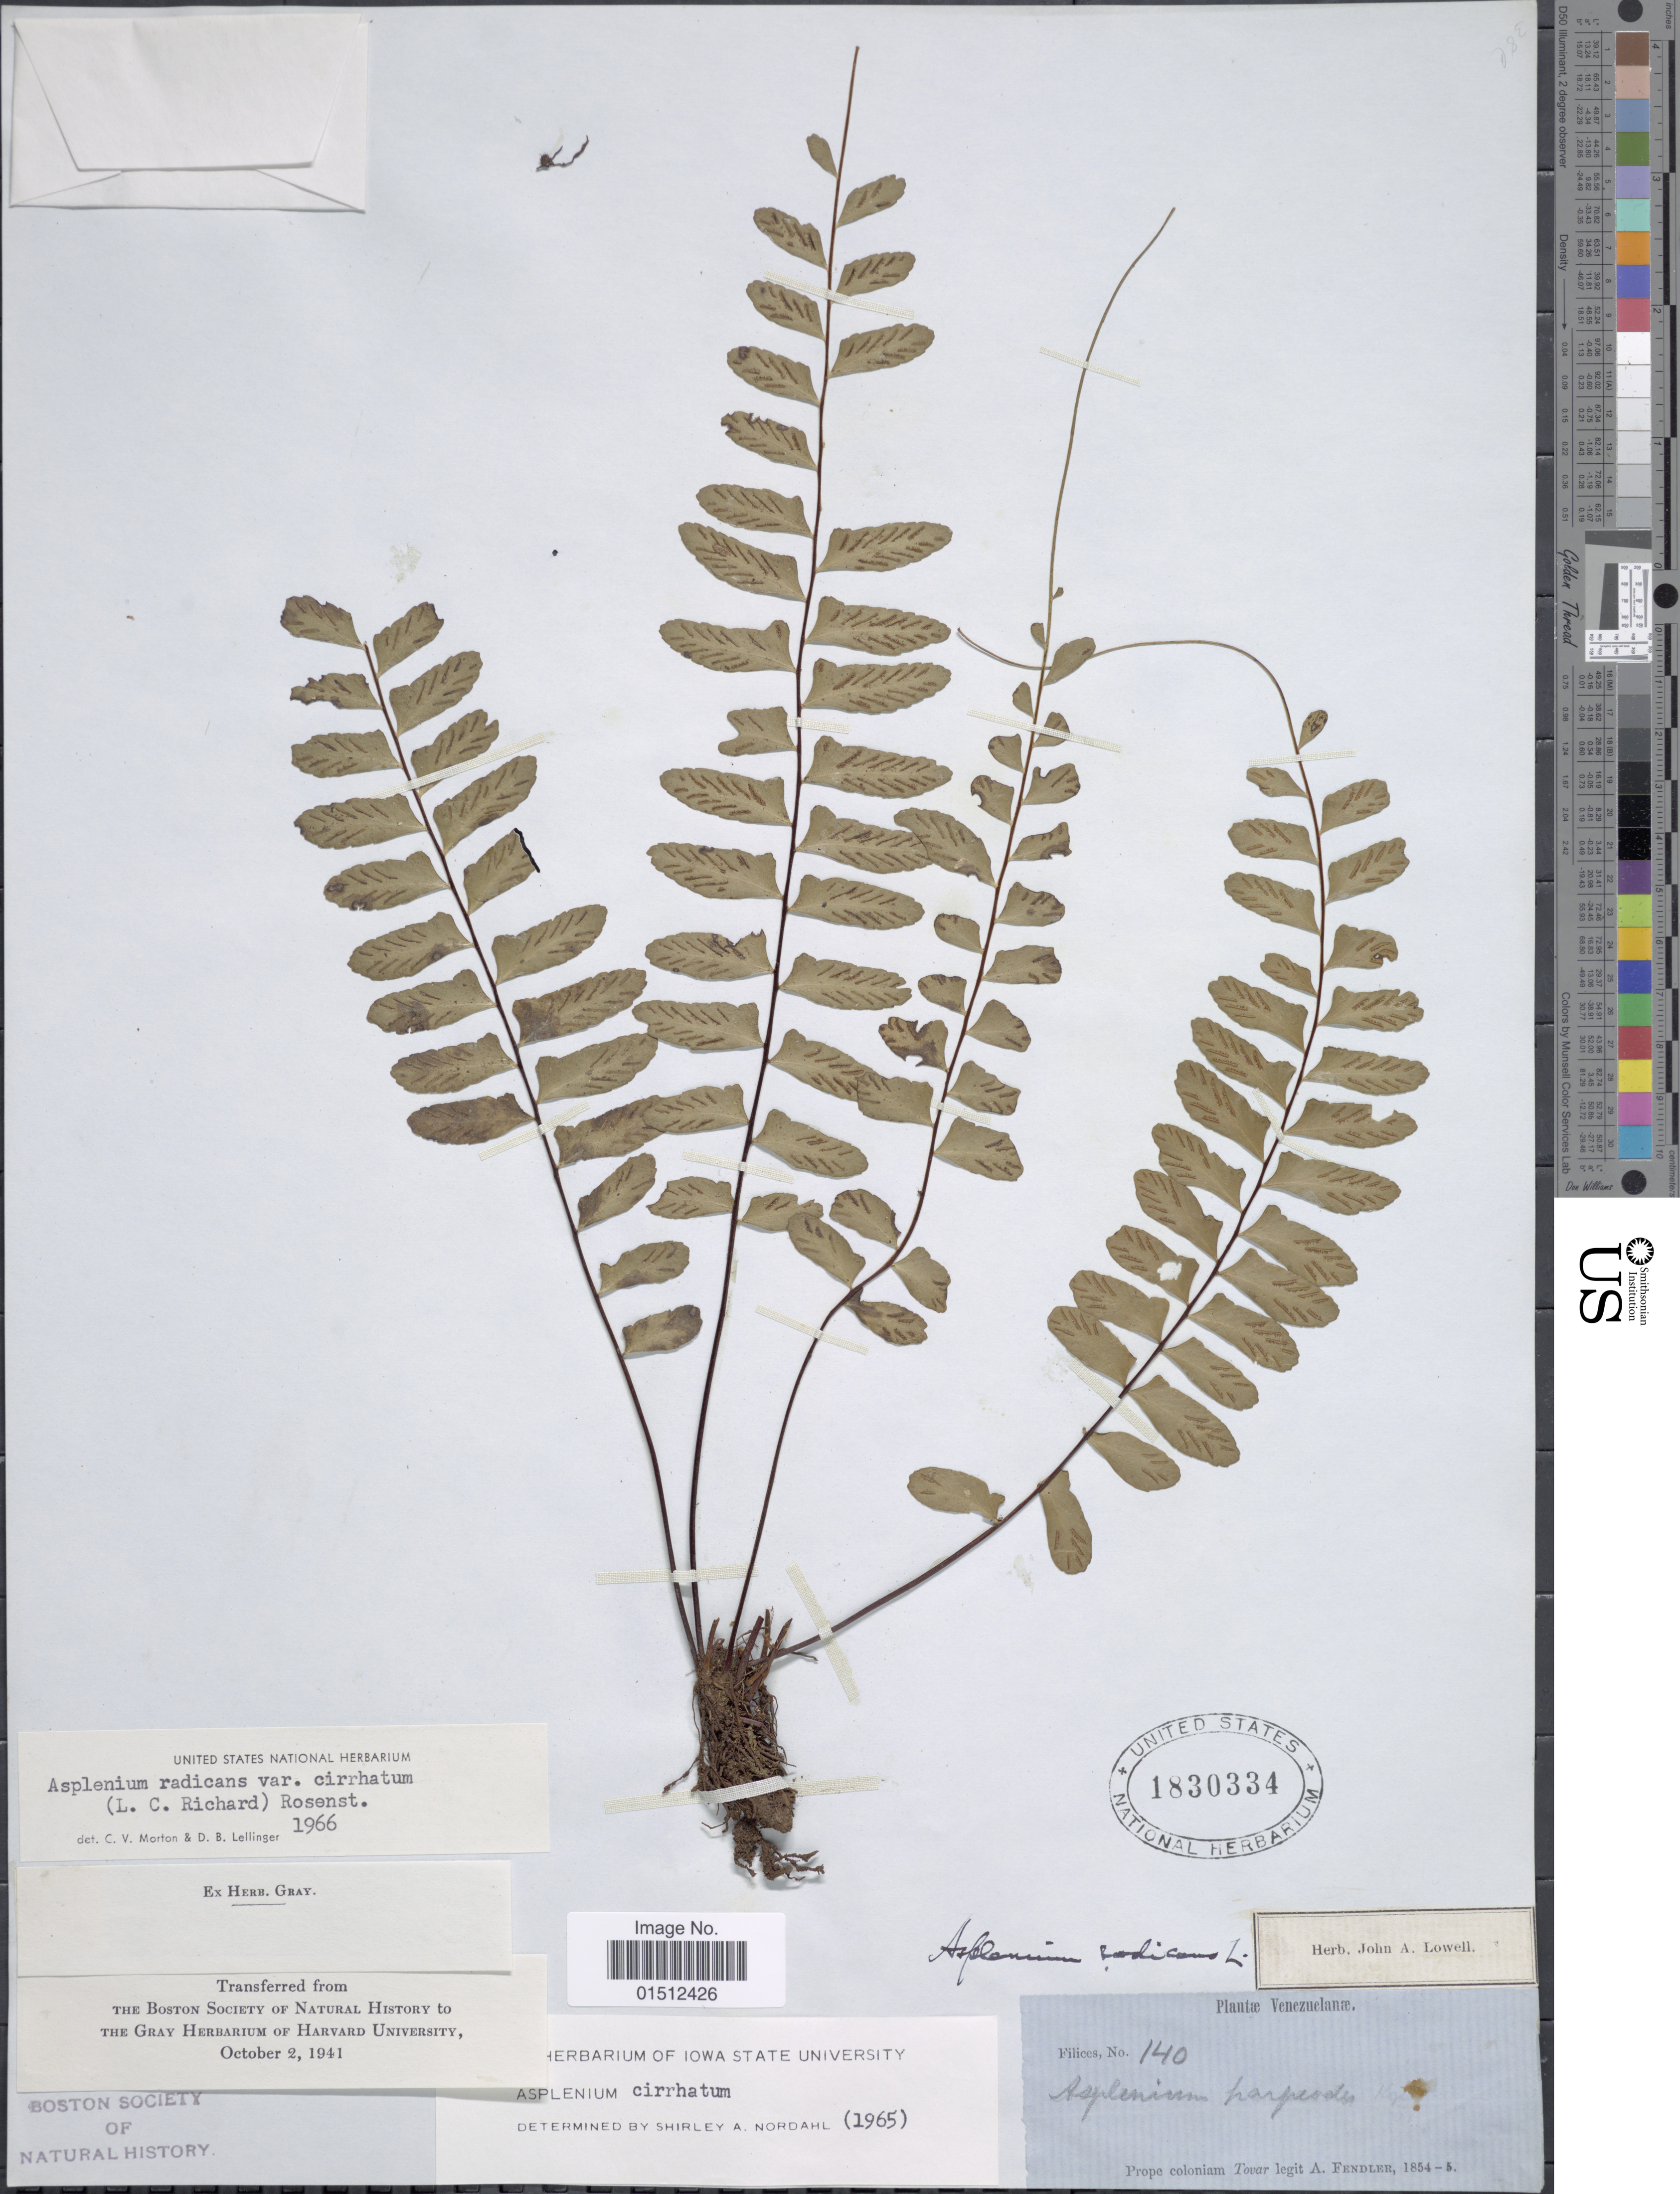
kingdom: Plantae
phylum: Tracheophyta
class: Polypodiopsida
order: Polypodiales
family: Aspleniaceae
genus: Asplenium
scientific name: Asplenium radicans var. cirrhatum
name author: (Rich. ex Willd.) Rosenst.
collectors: A. Fendler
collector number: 140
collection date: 1854/1855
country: Venezuela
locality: Venezuelanae, Prope coloniam Tovar.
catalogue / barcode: US 1830334